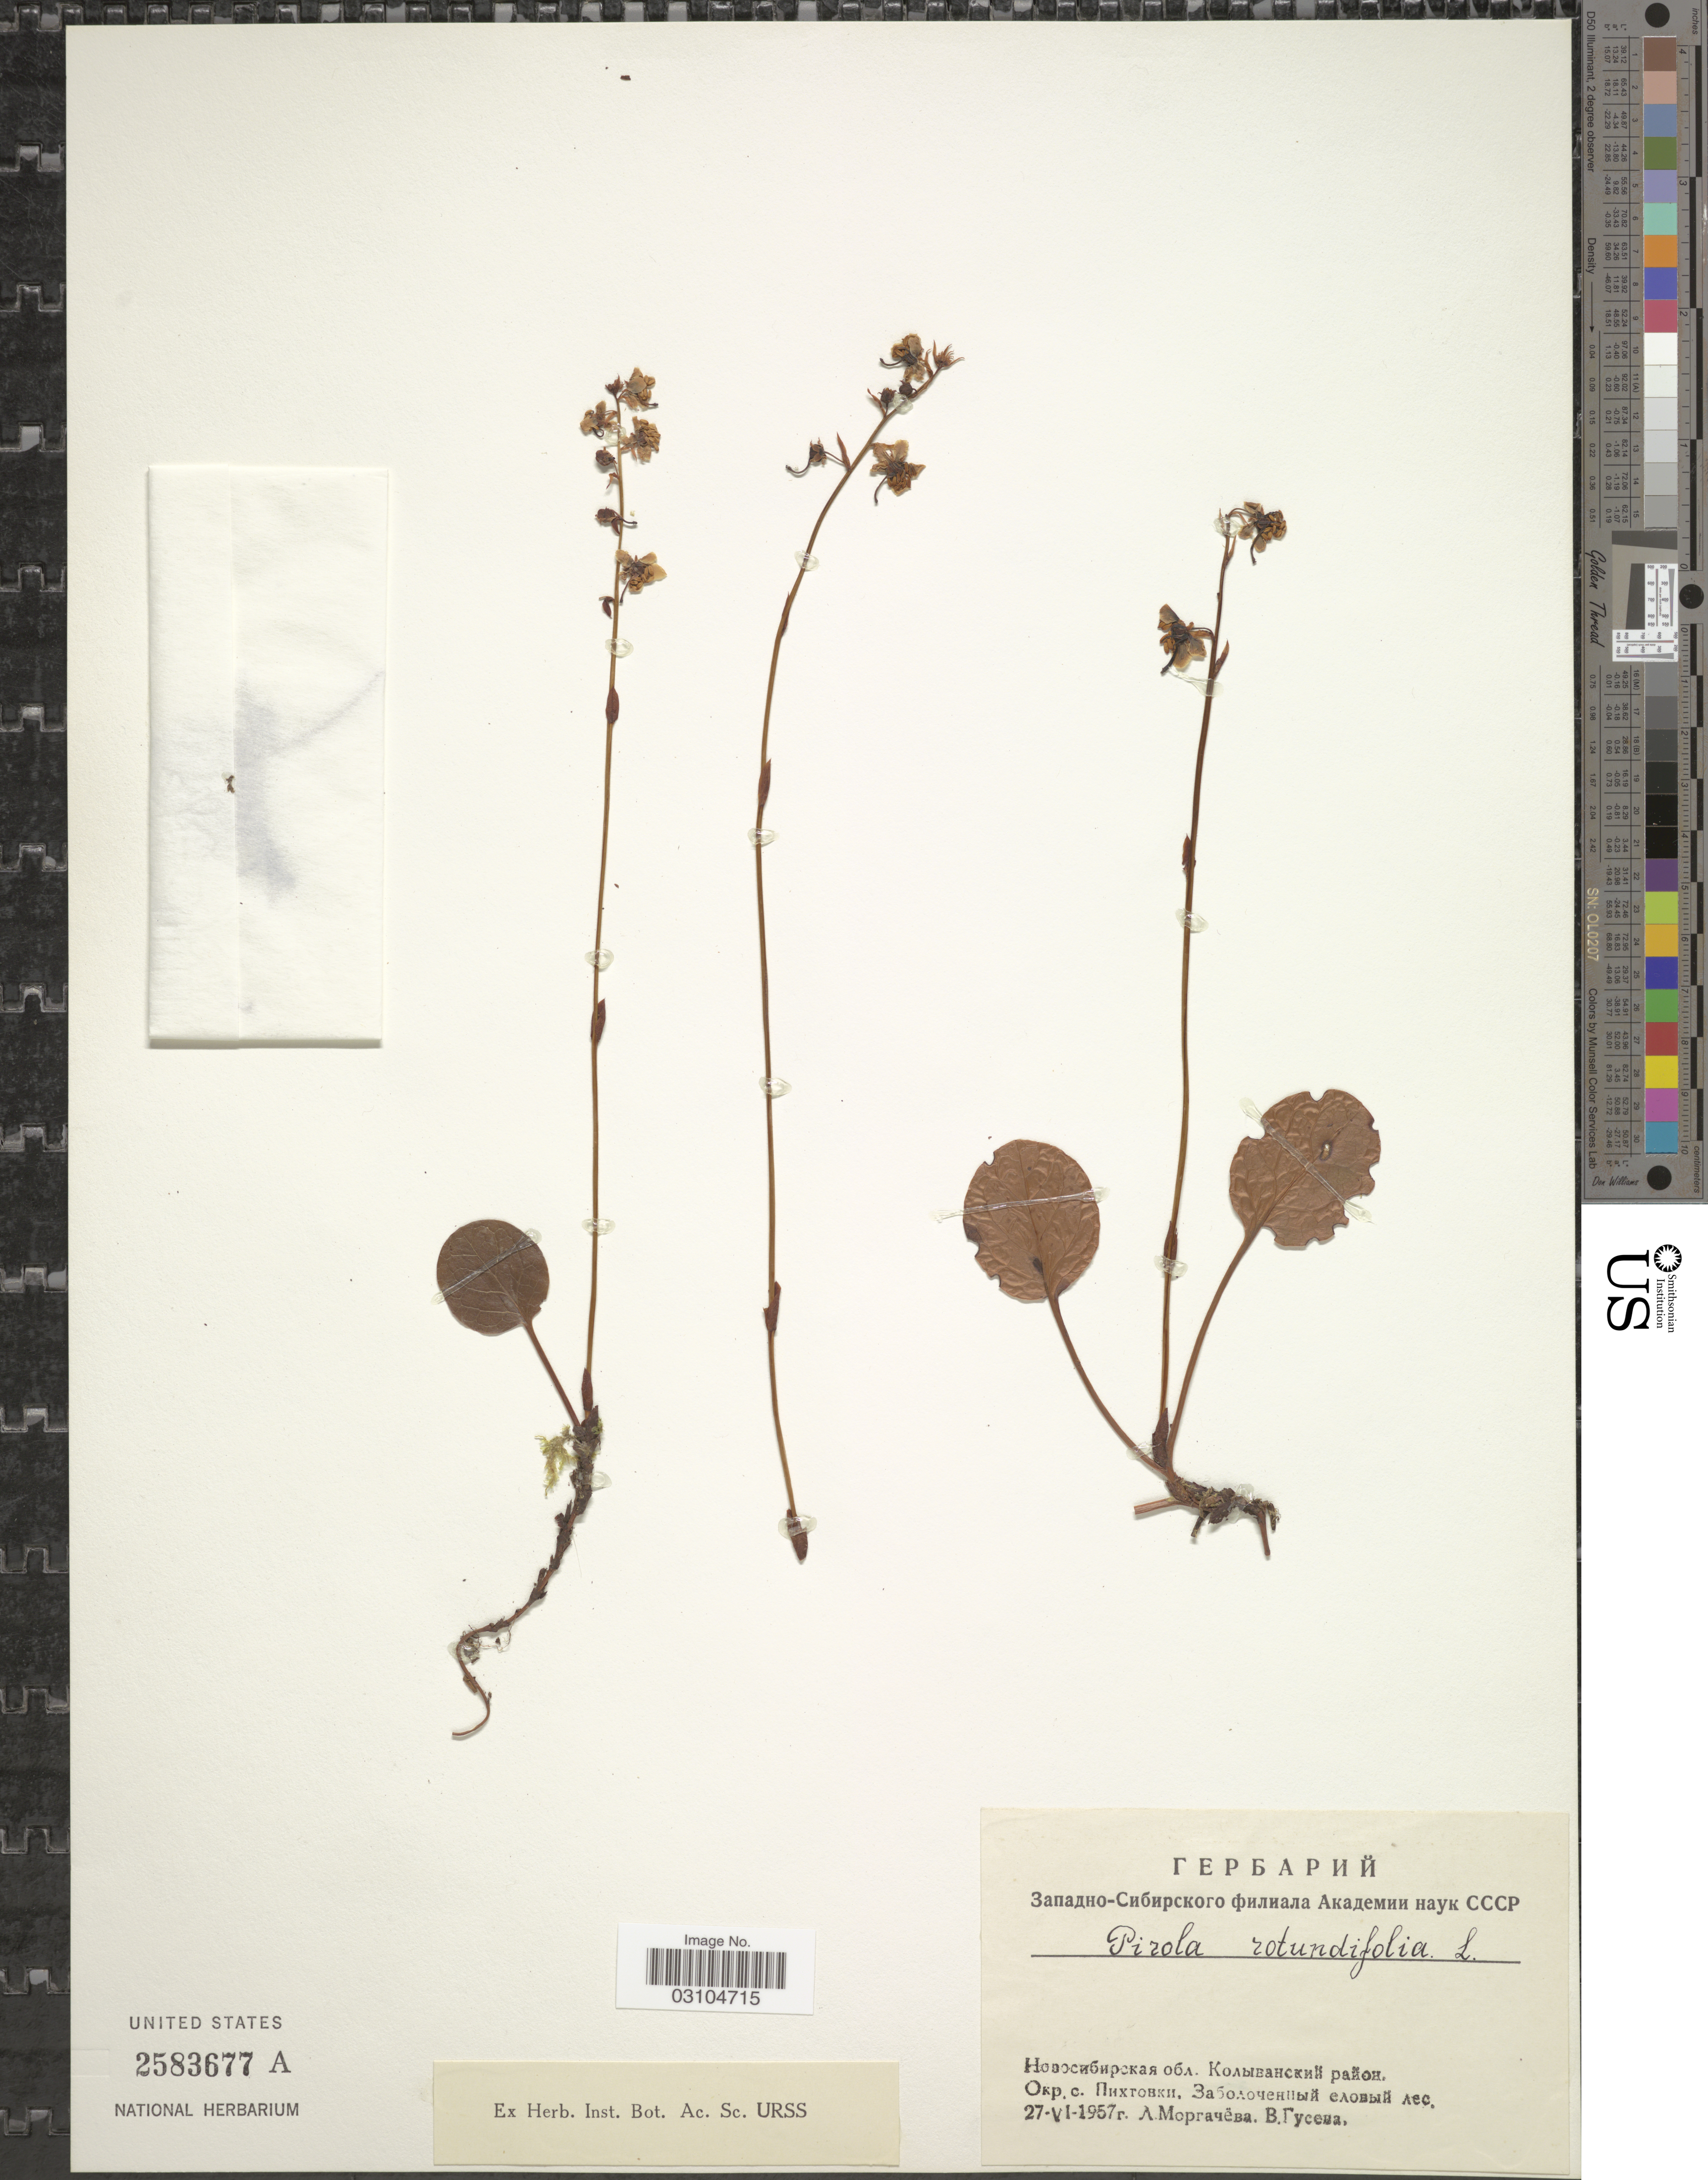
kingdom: Plantae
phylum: Tracheophyta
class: Magnoliopsida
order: Ericales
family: Ericaceae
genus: Pyrola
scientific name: Pyrola rotundifolia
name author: L.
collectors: L. Morgacheva & V. Guseva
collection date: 1957-06-27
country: Russian Federation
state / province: Novosibirsk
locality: Kolyvanskiy, Vicinity of village Pikhtovka.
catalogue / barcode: US 2583677A